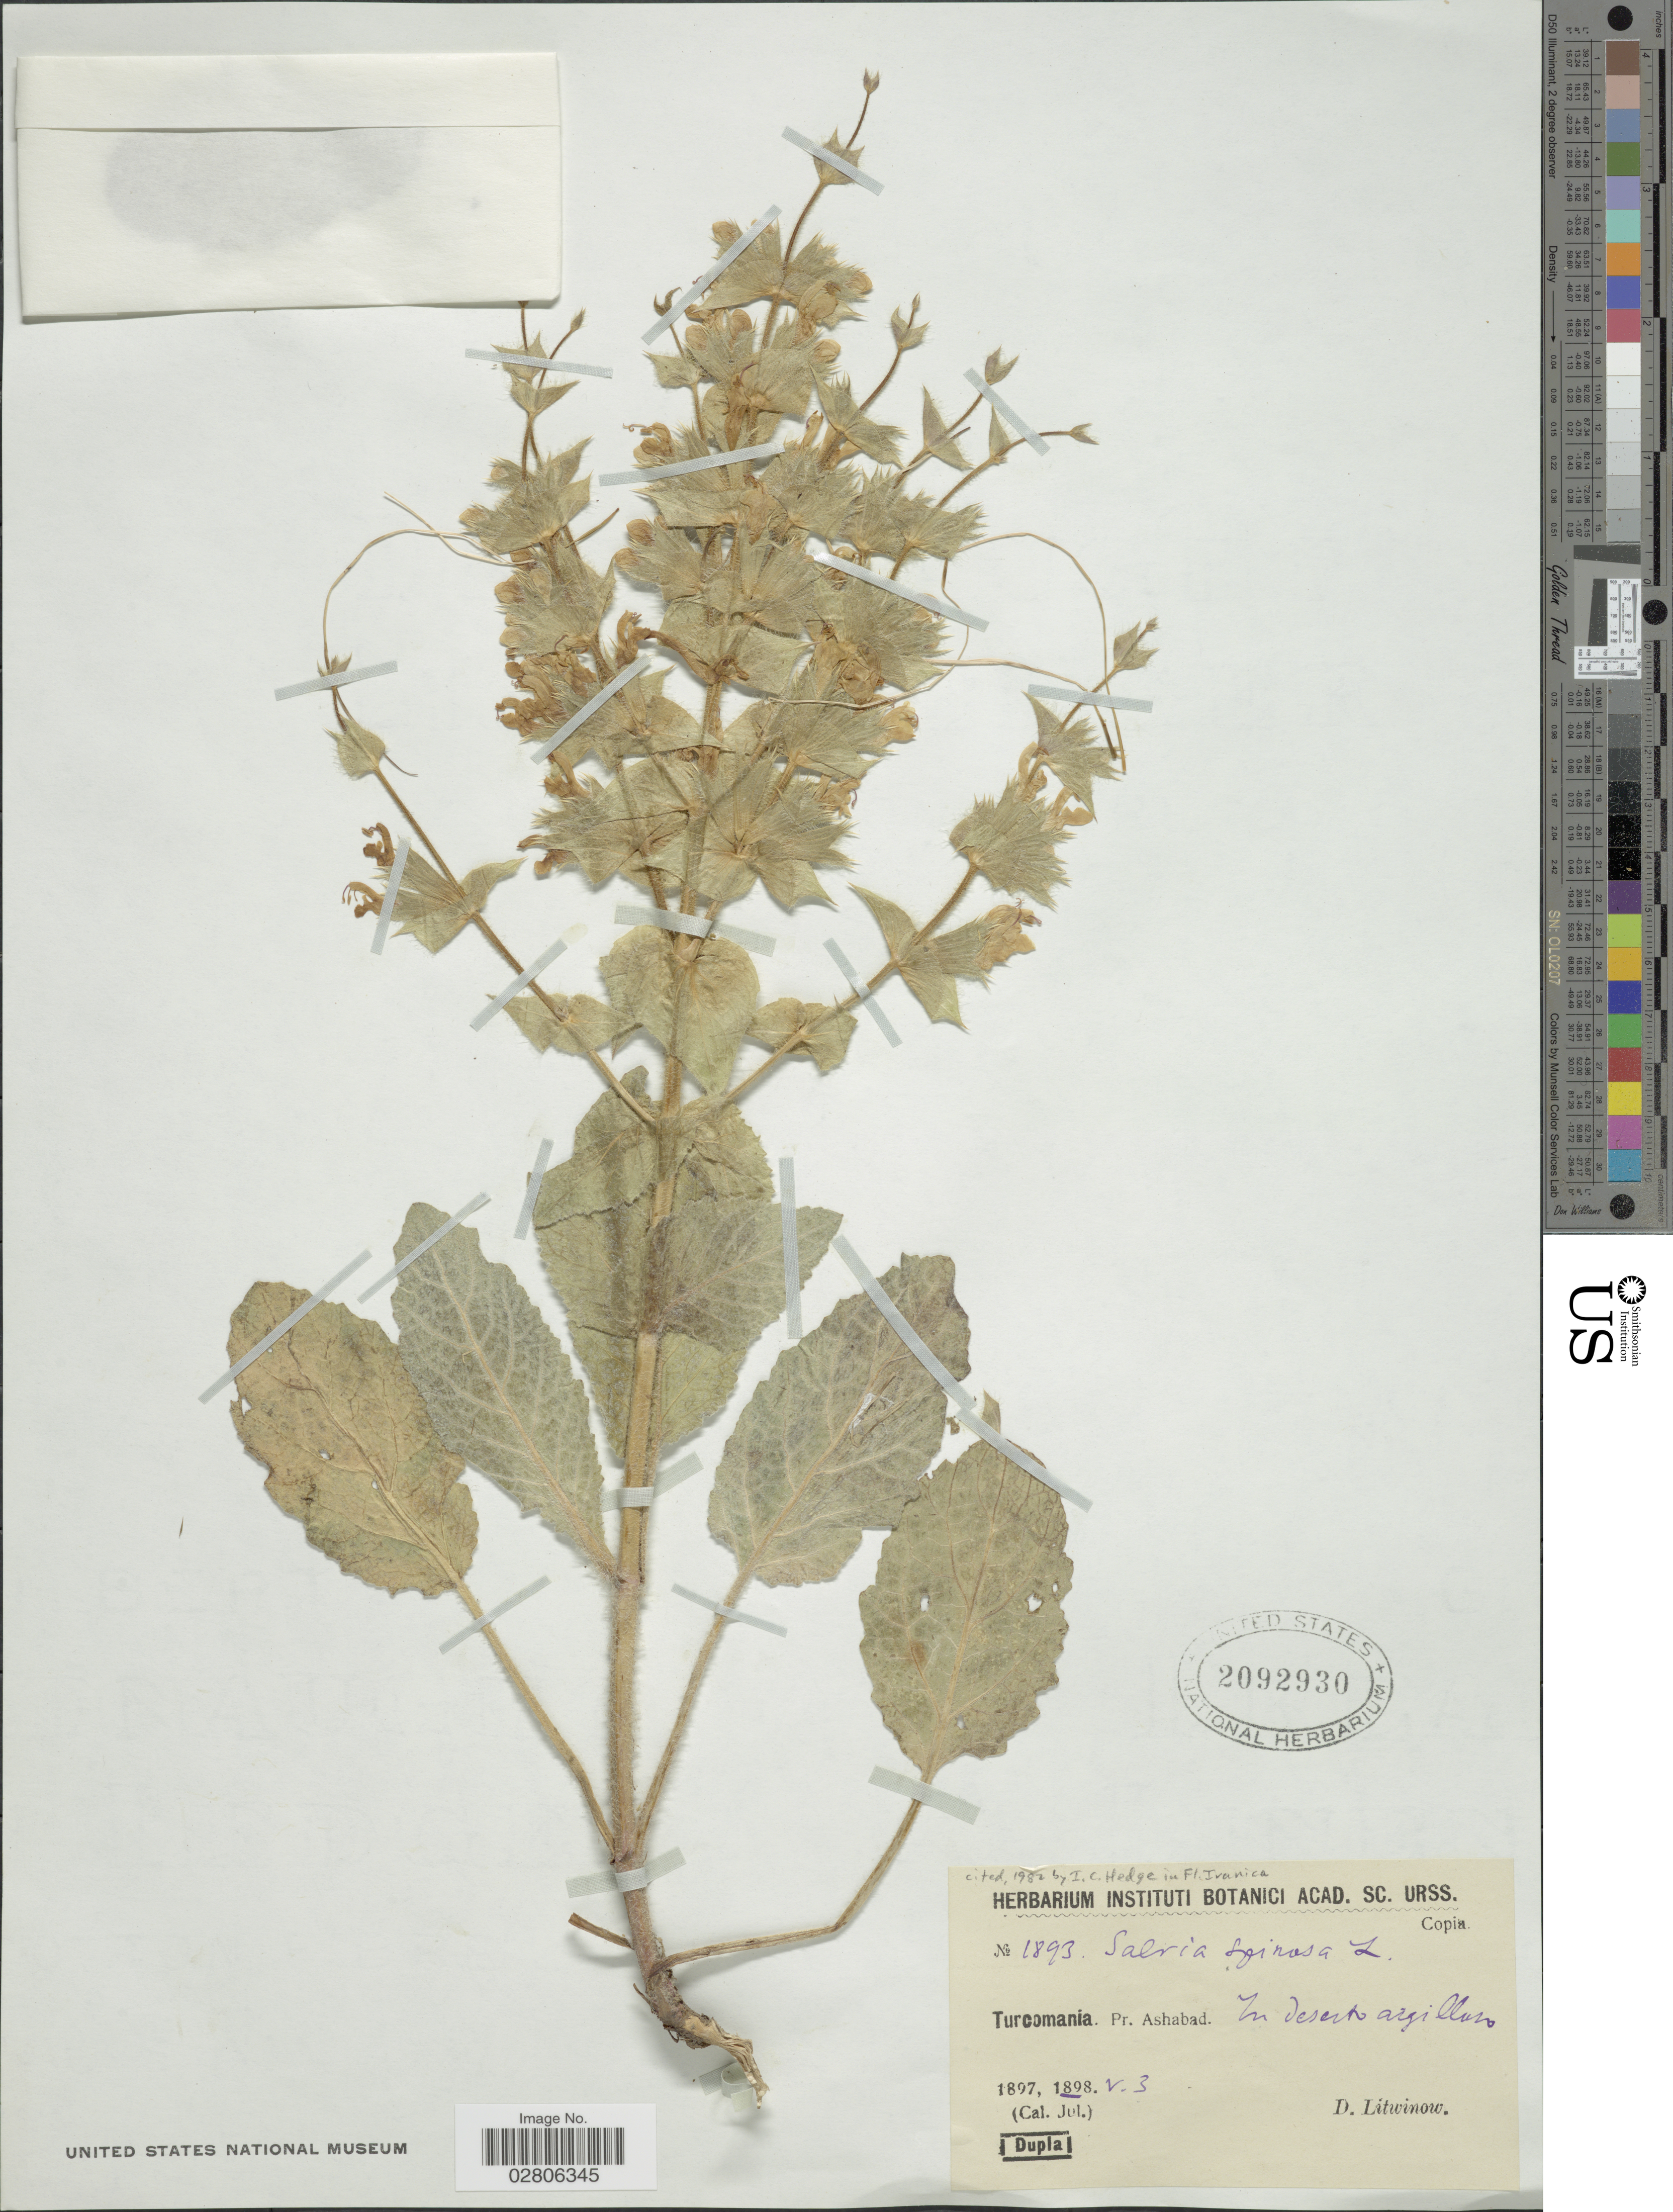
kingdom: Plantae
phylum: Tracheophyta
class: Magnoliopsida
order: Lamiales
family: Lamiaceae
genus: Salvia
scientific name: Salvia spinosa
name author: L.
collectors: D. Litwinow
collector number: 1893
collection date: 1898-05-03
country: Turkmenistan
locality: Turcomania, Pr. Ashabad. In desero argilloso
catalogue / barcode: US 2092930